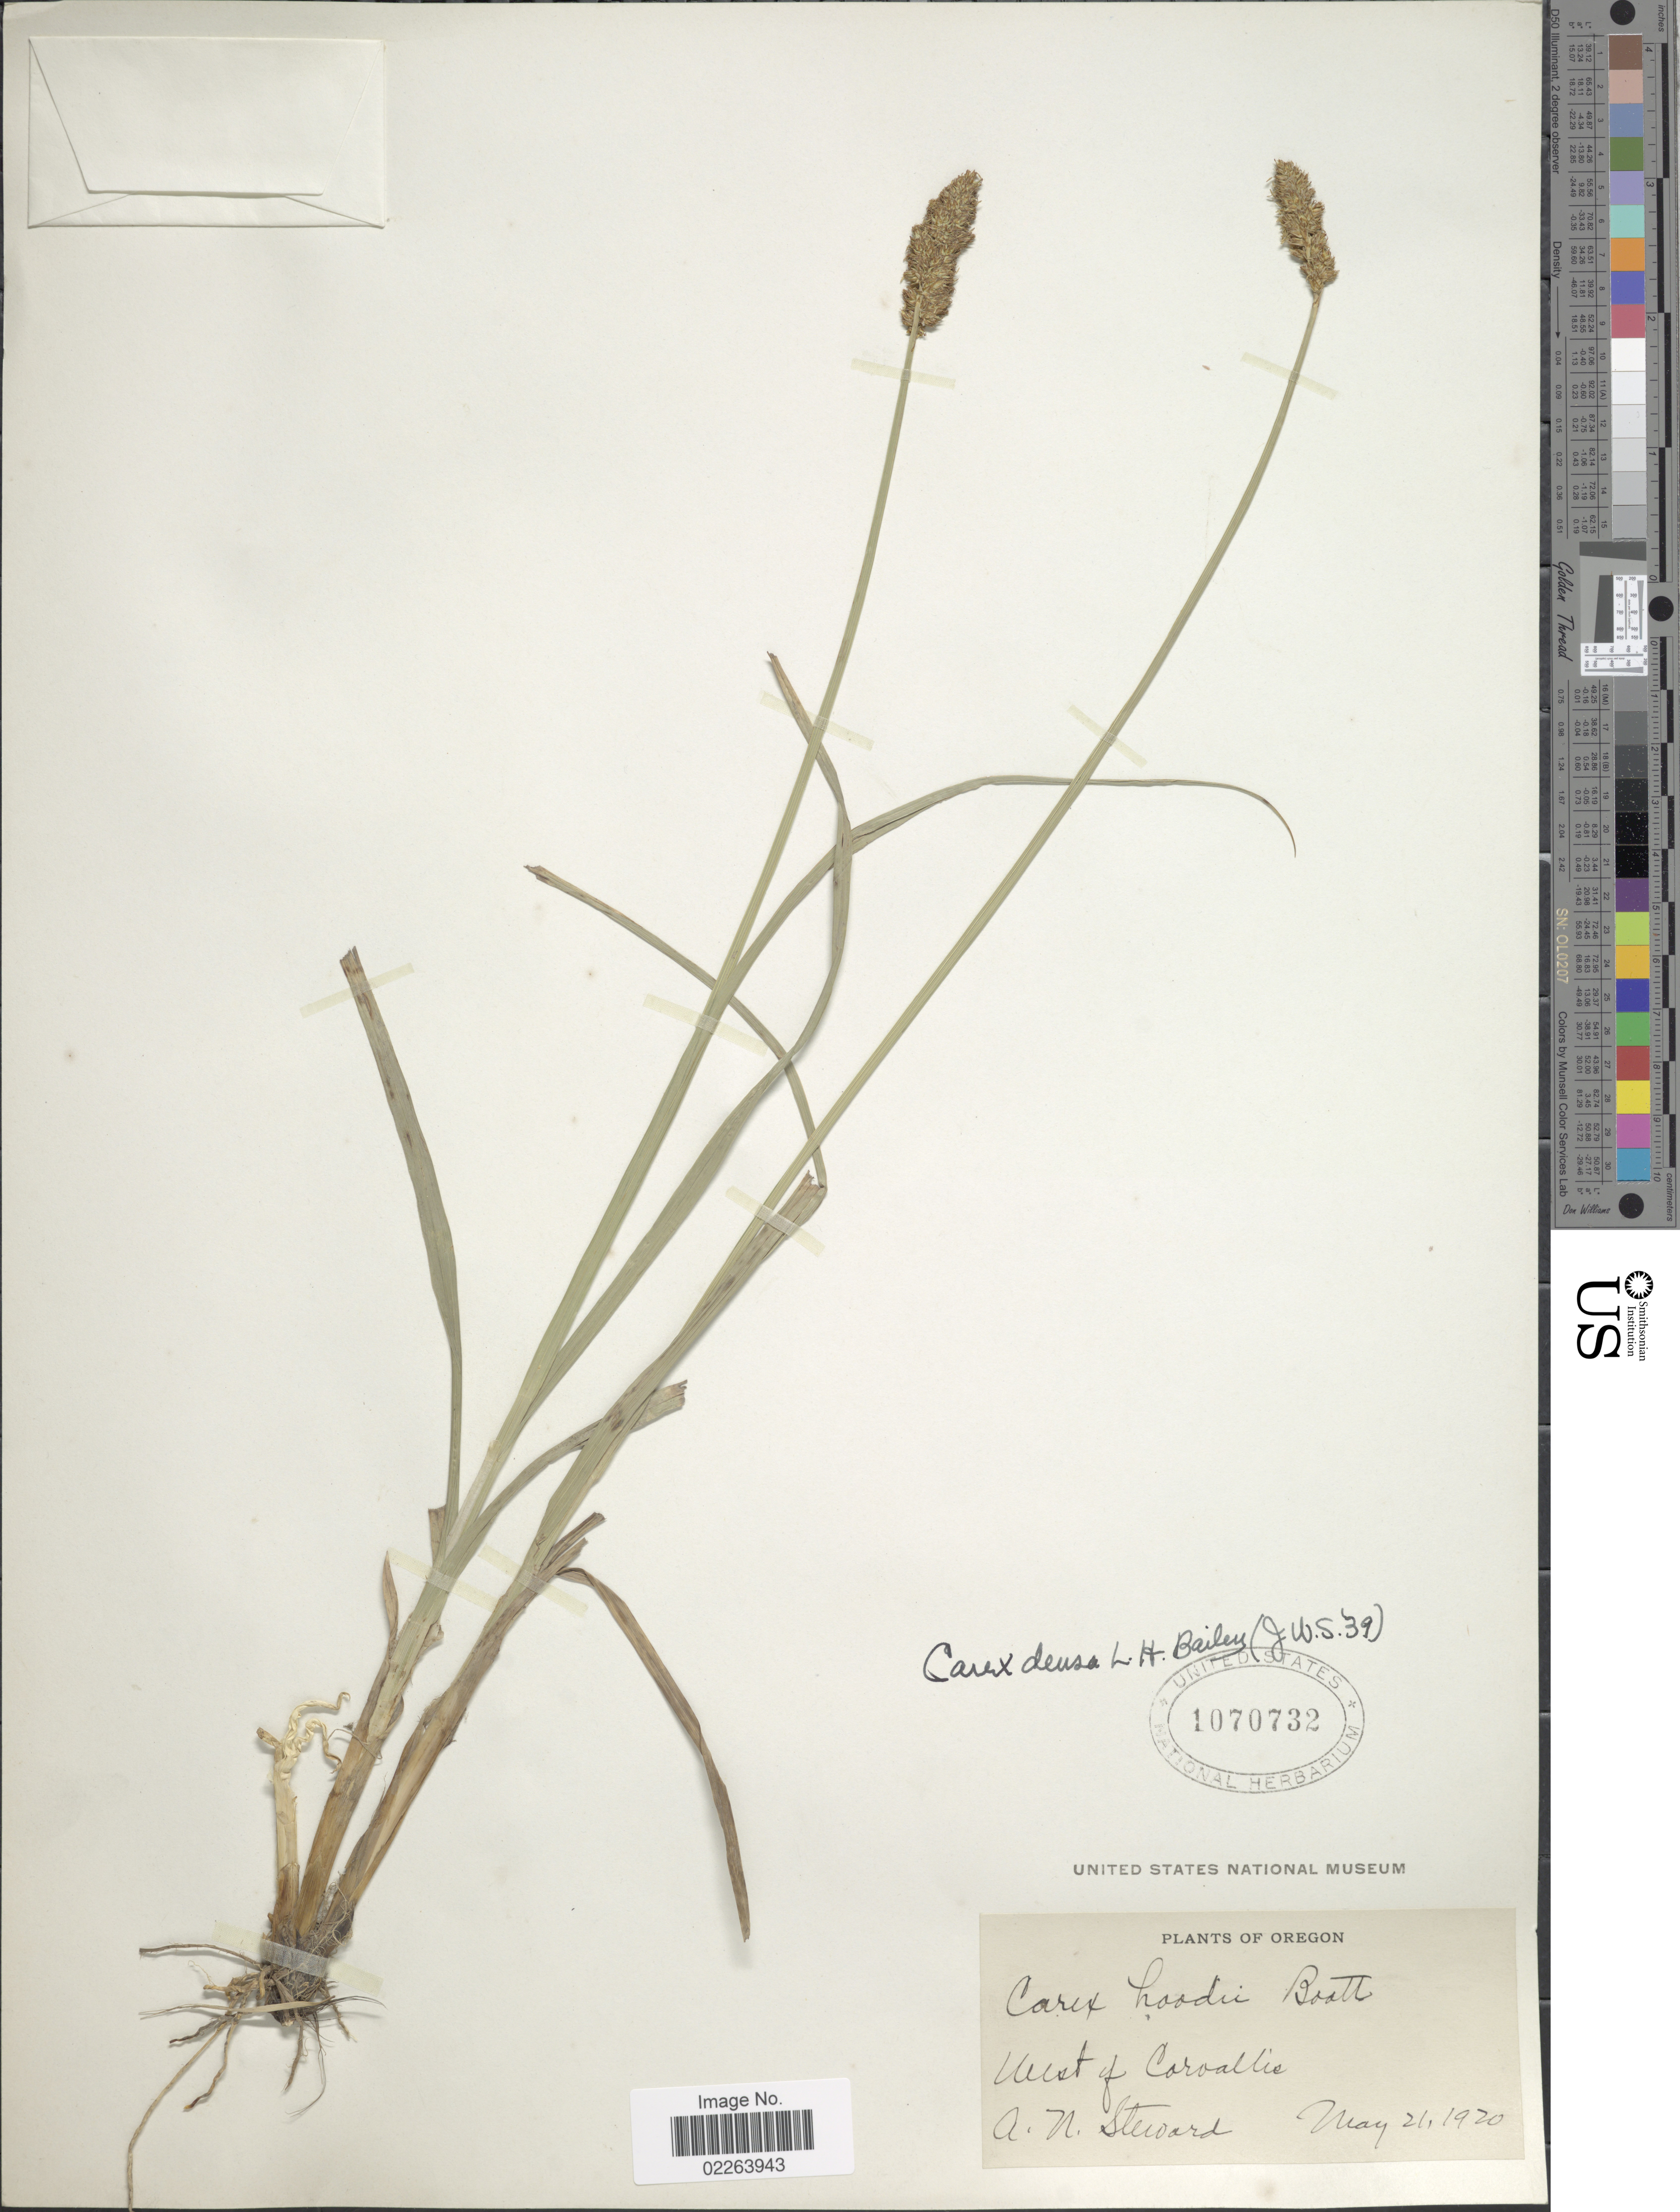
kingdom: Plantae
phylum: Tracheophyta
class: Liliopsida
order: Poales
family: Cyperaceae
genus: Carex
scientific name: Carex densa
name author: (L.H. Bailey) L.H. Bailey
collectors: A. Stewart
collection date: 1920-05-21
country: United States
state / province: Oregon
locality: West of Corvallis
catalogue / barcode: US 1070732